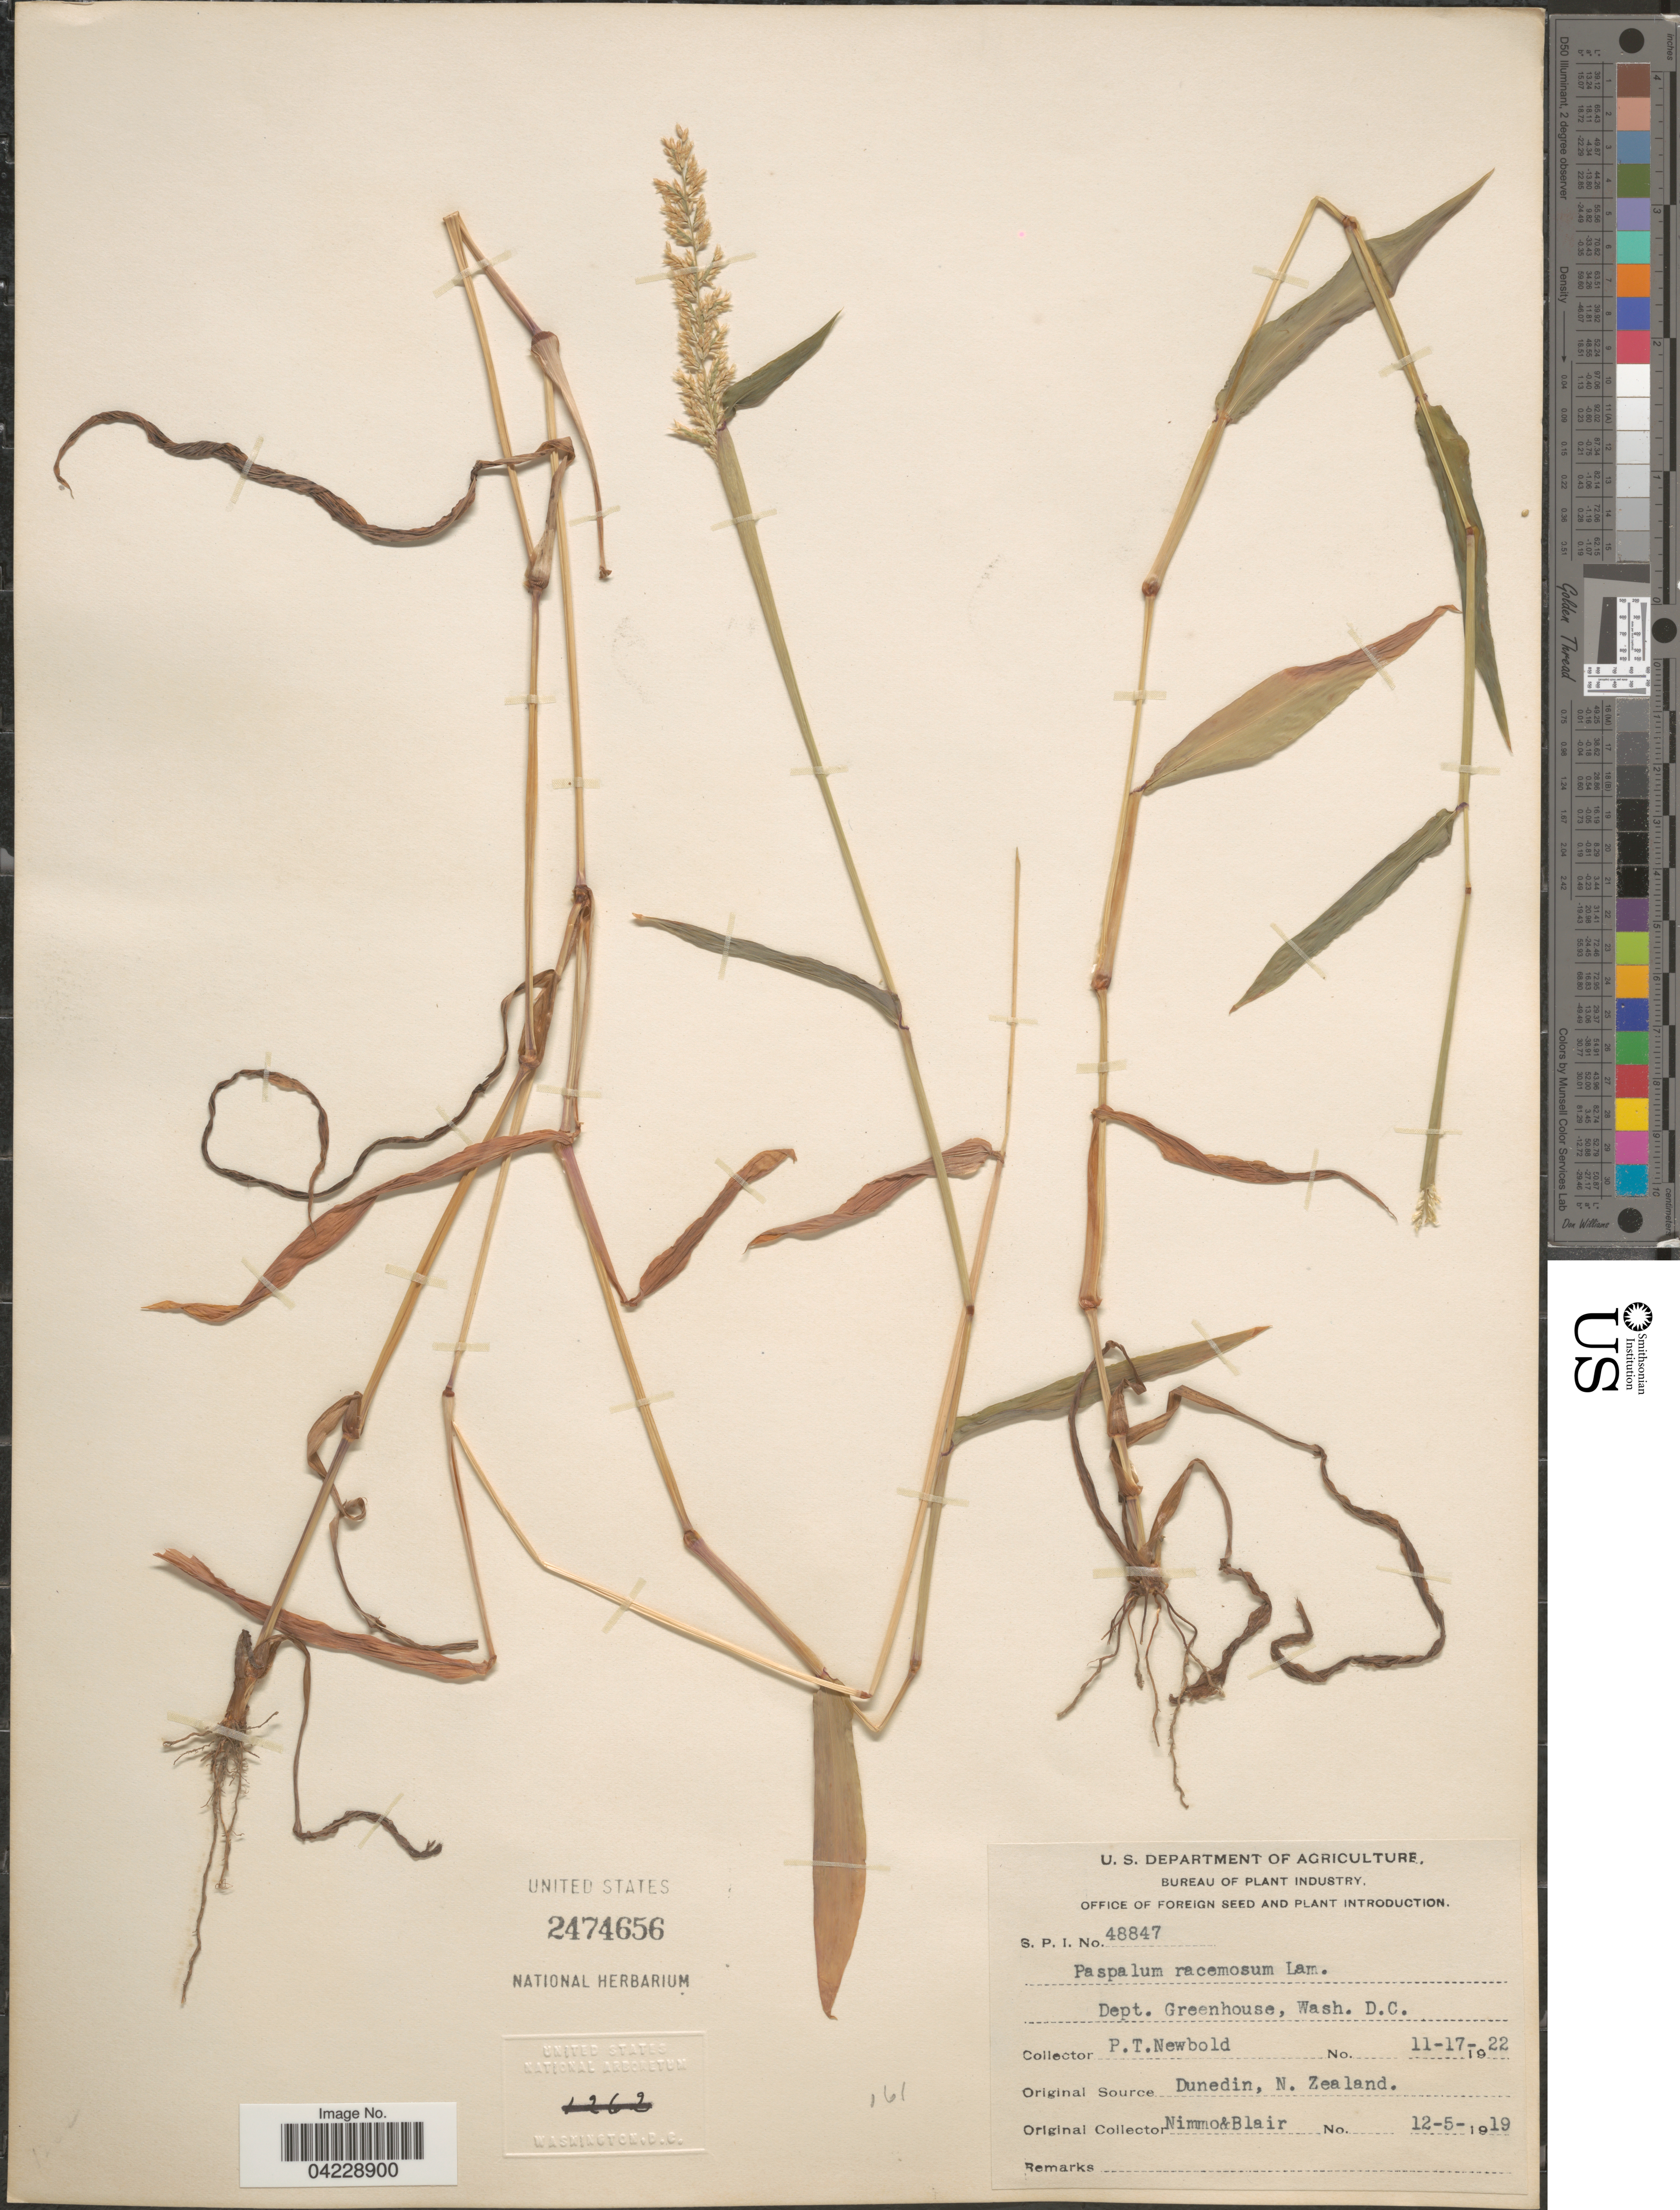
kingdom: Plantae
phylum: Tracheophyta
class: Liliopsida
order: Poales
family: Poaceae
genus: Paspalum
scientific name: Paspalum racemosum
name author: Lam.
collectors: P. Newbold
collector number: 48847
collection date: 1922-11-17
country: United States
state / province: District of Columbia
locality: Dept. Greenhouse, Wash.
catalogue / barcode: US 2474656